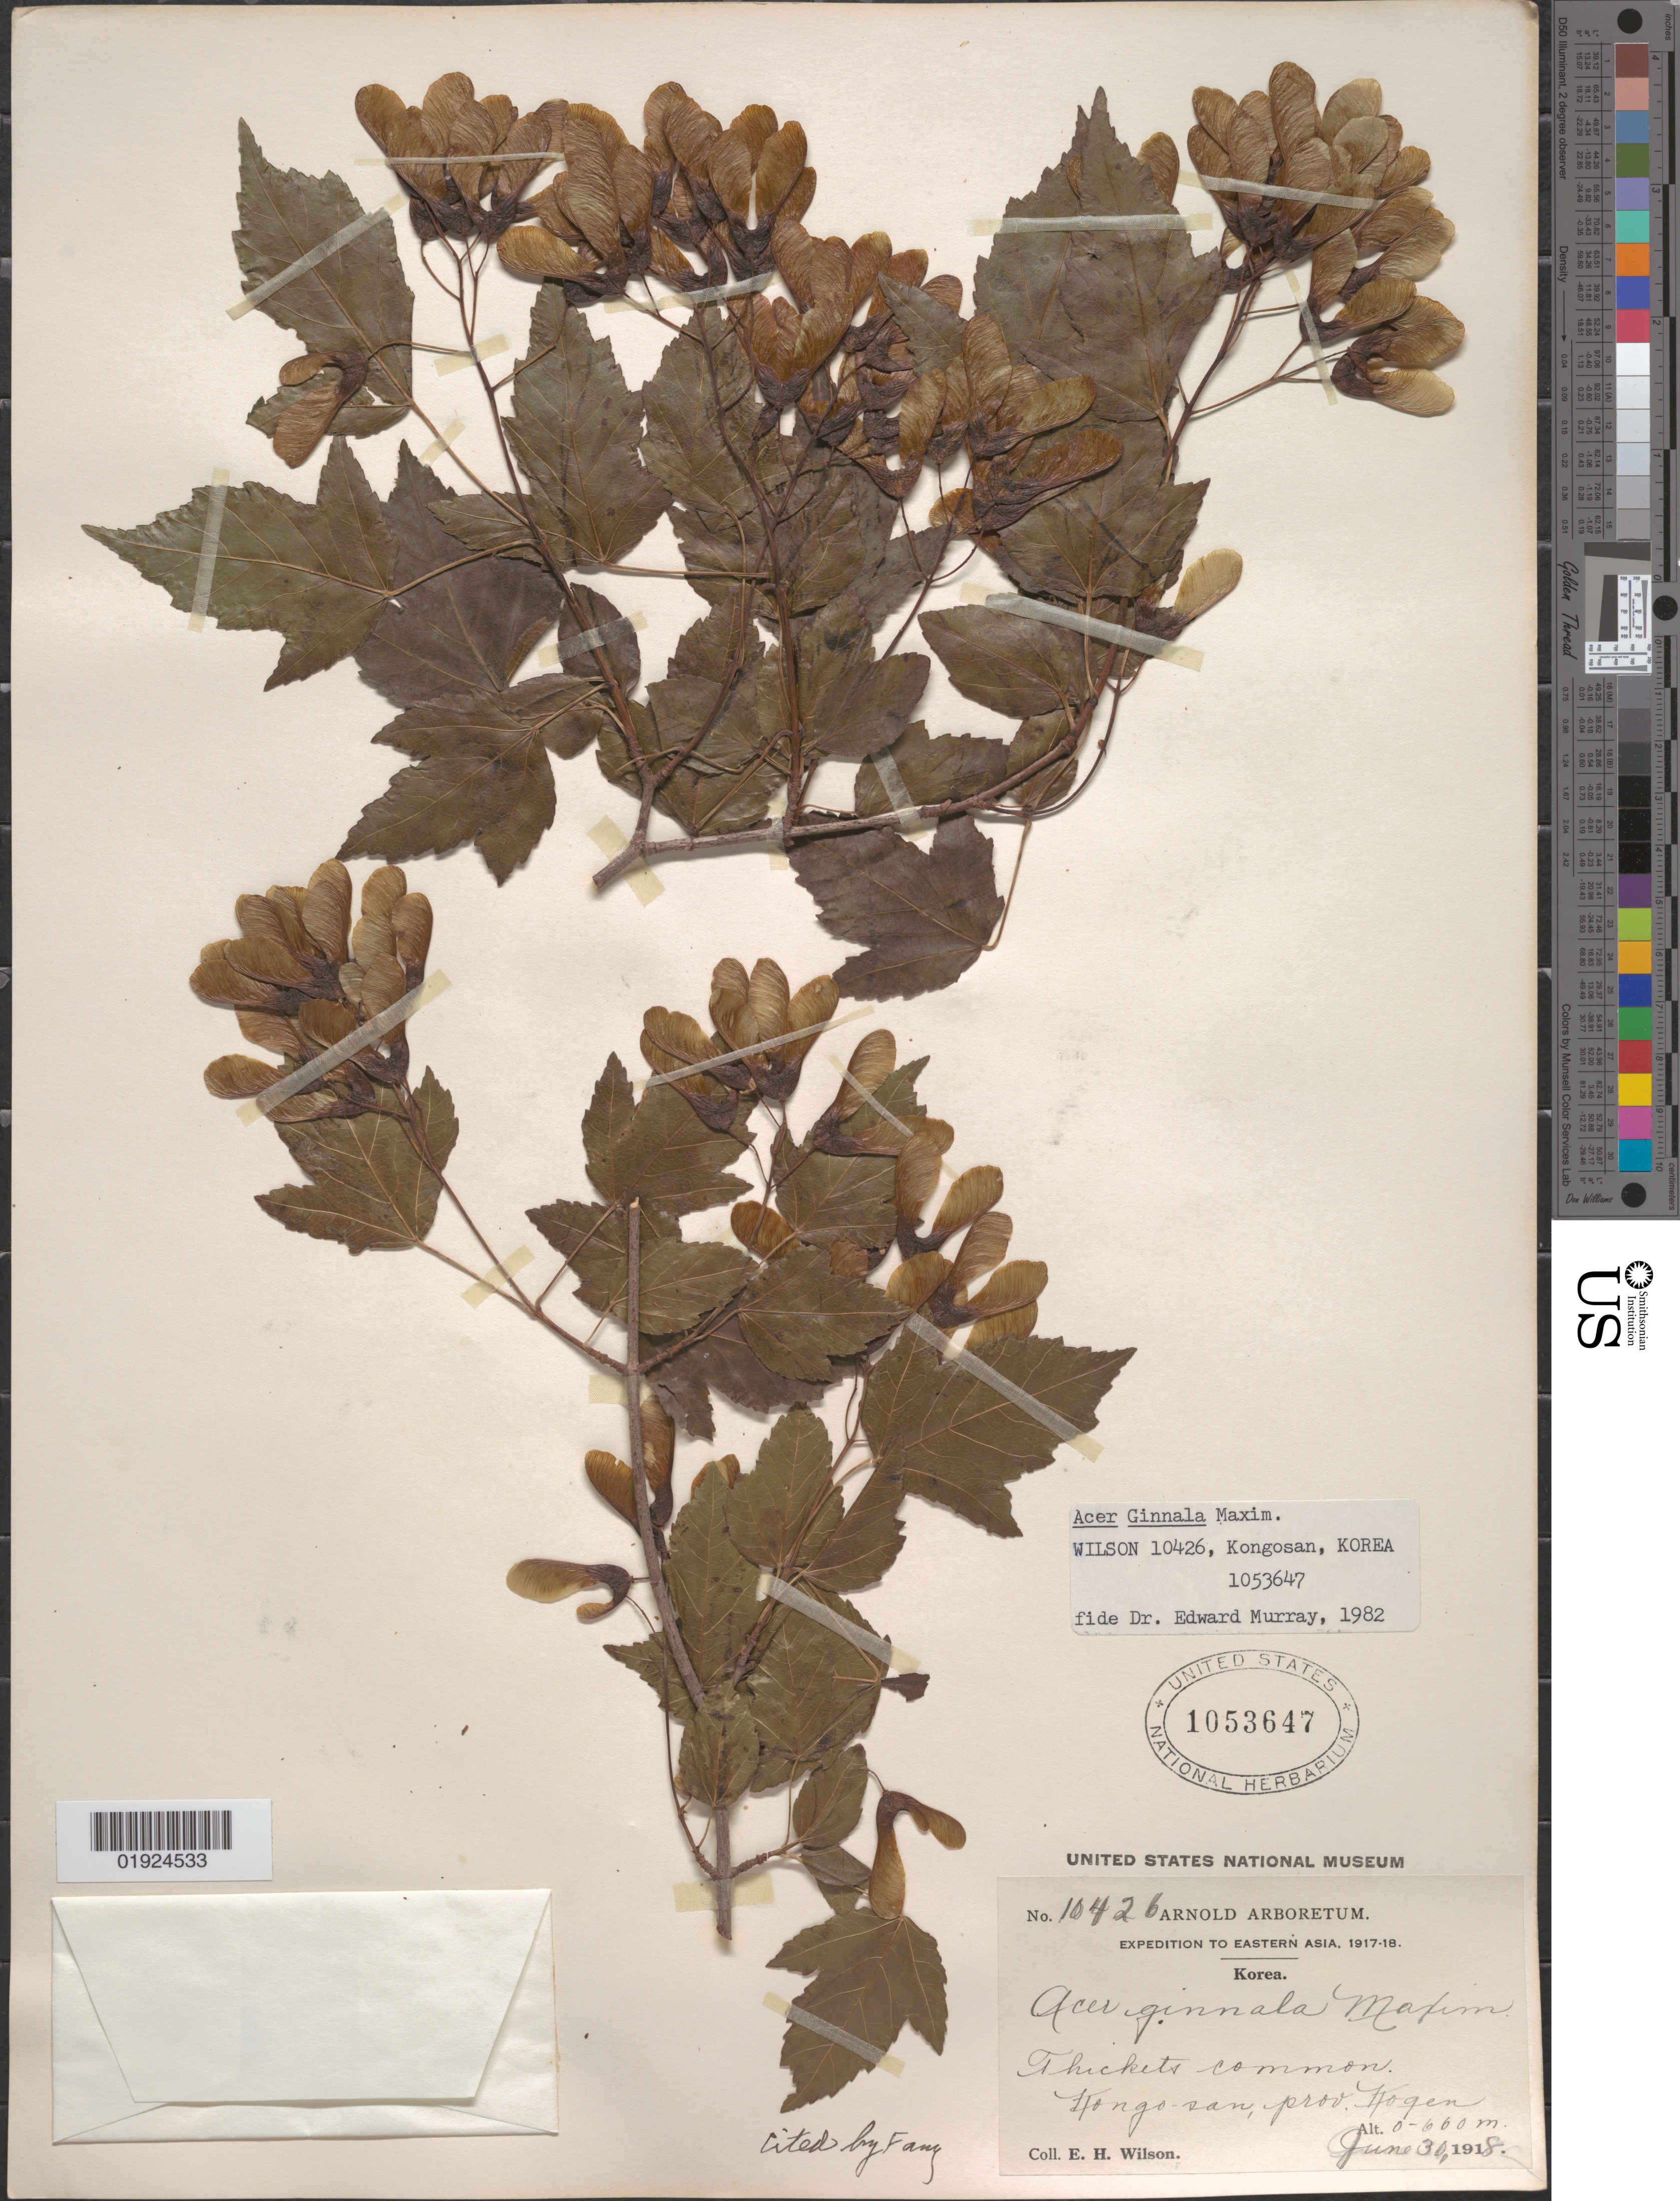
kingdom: Plantae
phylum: Tracheophyta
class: Magnoliopsida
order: Sapindales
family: Sapindaceae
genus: Acer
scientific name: Acer ginnala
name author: Maxim.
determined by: Murray, Edward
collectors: E. H. Wilson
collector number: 10426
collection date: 1918-06-30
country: North Korea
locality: Kongosan, prov. Kogen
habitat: Thickets, common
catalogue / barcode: US 1053647